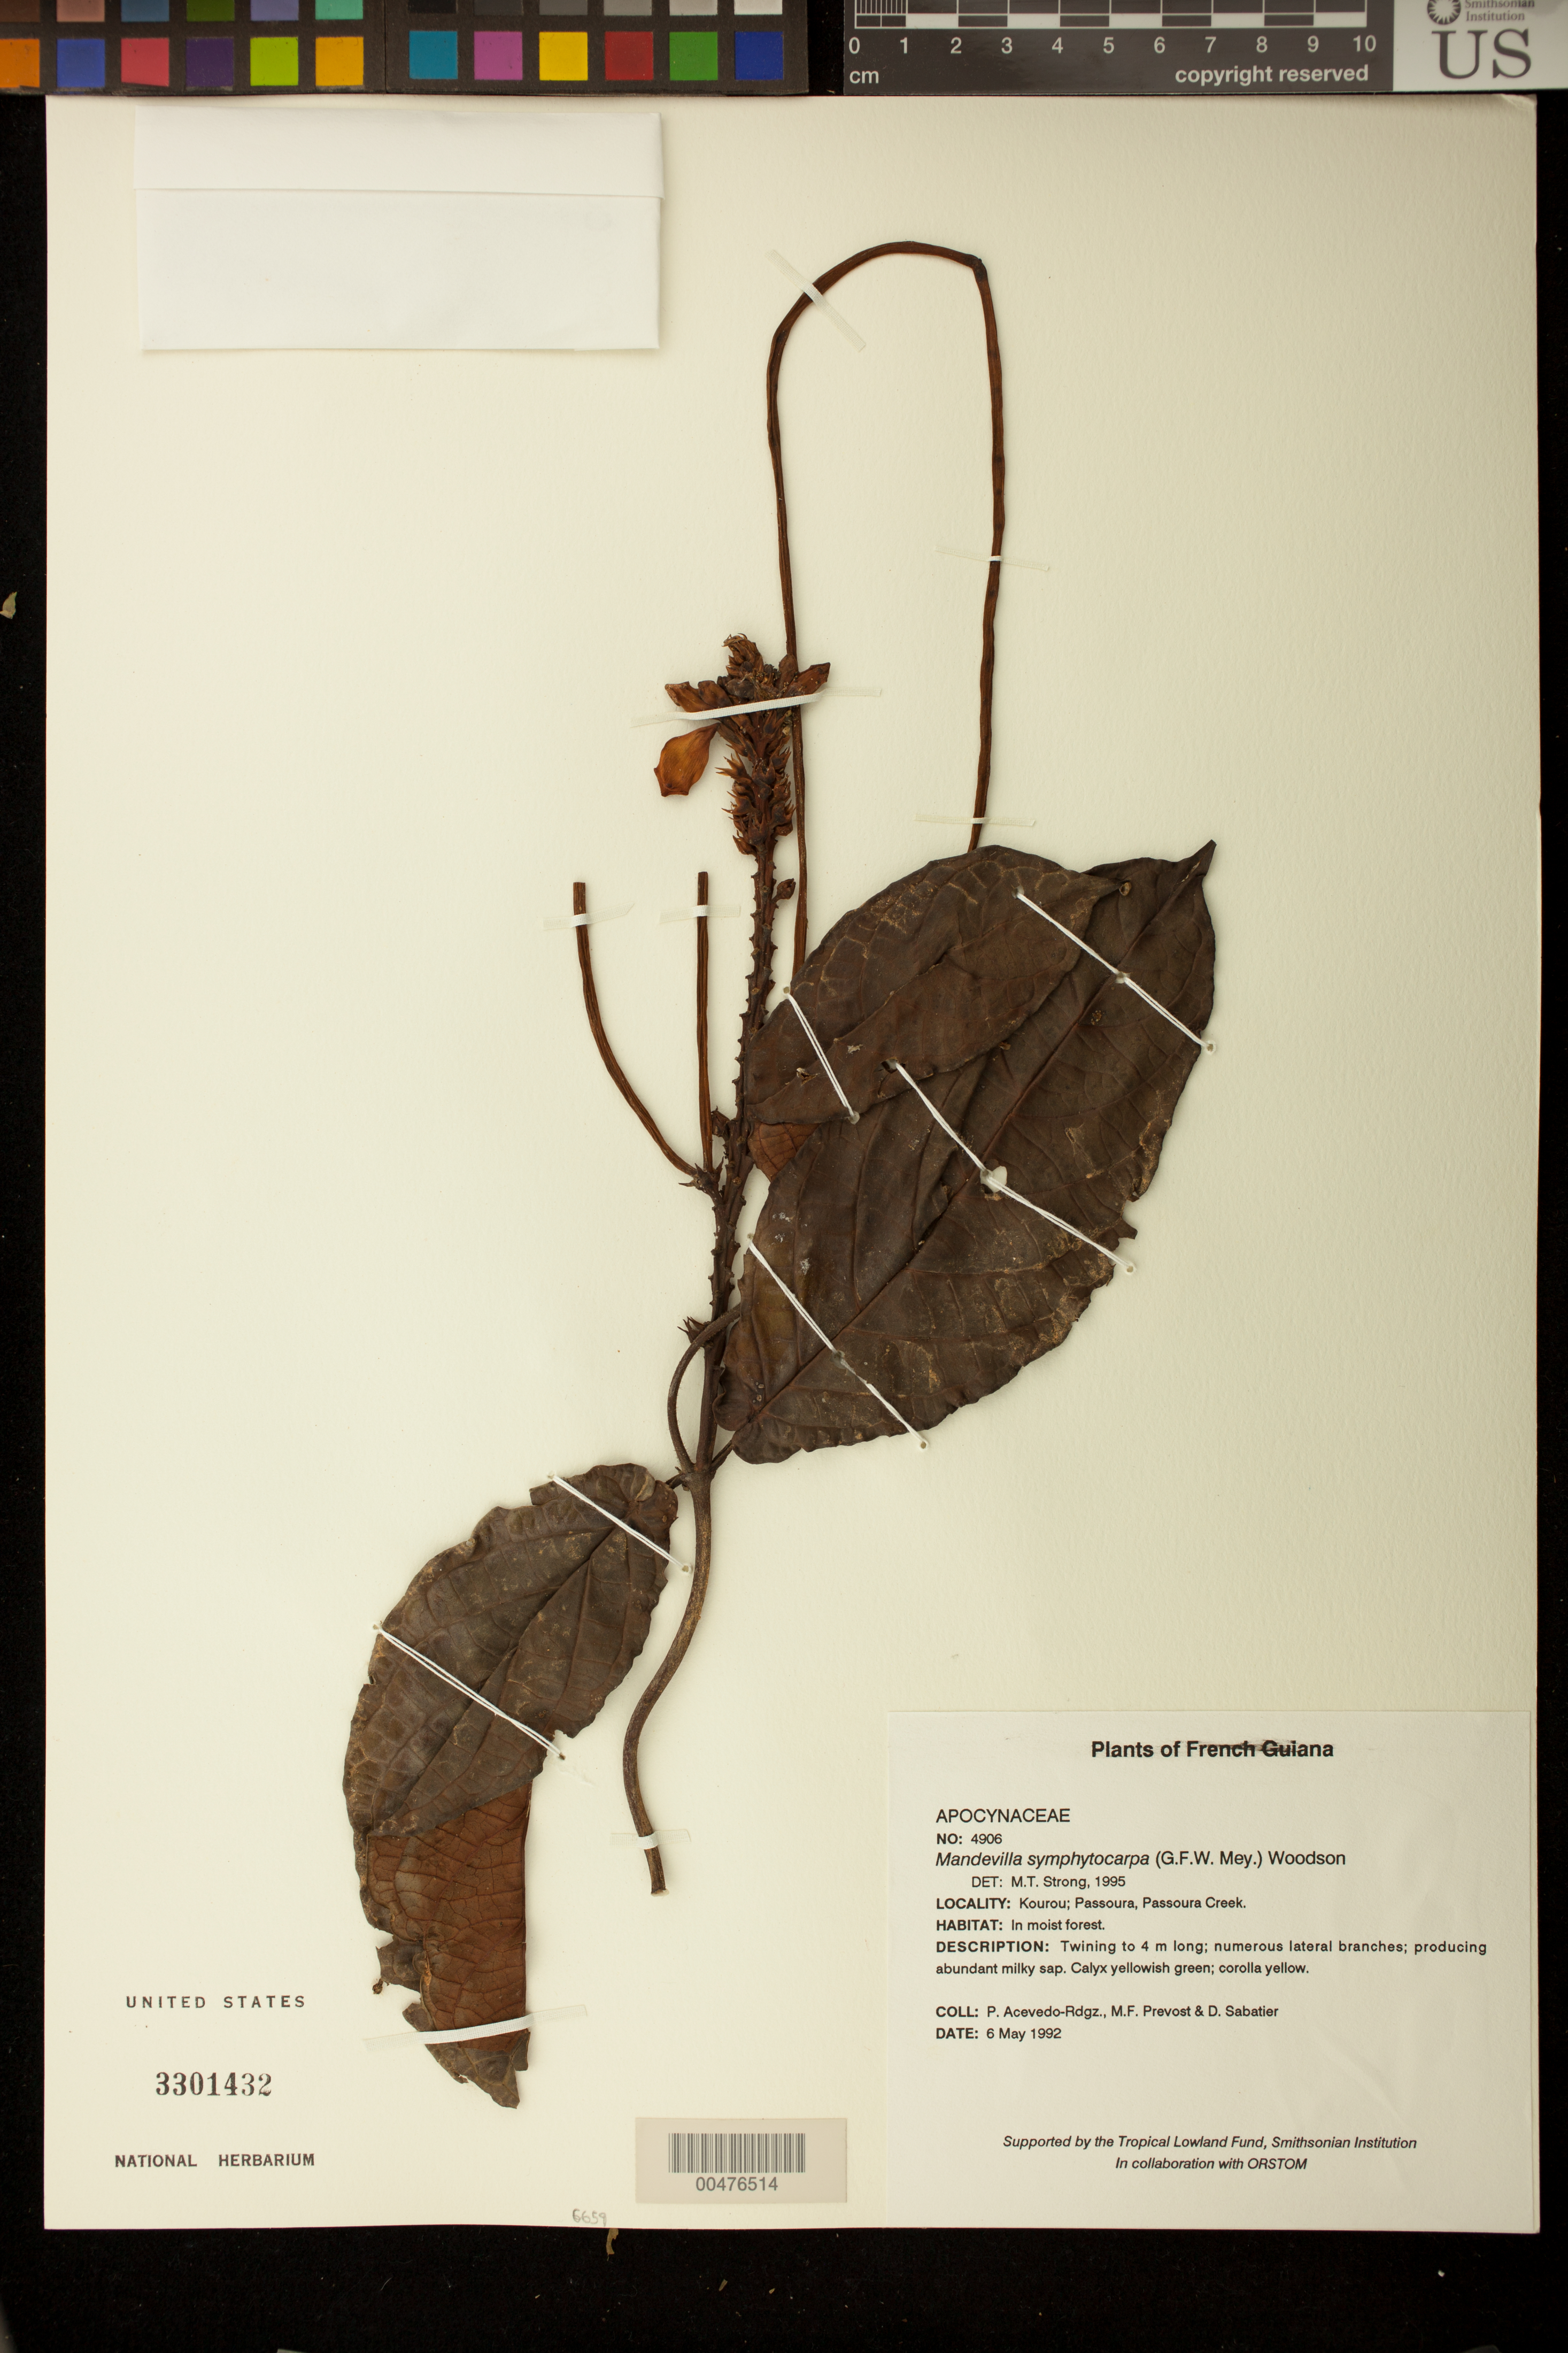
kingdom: Plantae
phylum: Tracheophyta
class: Magnoliopsida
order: Gentianales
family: Apocynaceae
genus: Mandevilla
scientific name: Mandevilla symphitocarpa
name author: (G. Mey.) Woodson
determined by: Strong, M. T., (US), Smithsonian Institution - National Museum of Natural History (UNITED STATES)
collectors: P. Acevedo-Rodr., M.-F. Prévost & D. Sabatier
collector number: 4906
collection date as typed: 06 May 1992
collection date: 1992-05-06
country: French Guiana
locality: Kourou; Passoura, Passoura Creek.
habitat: In moist forest.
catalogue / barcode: US 3301432